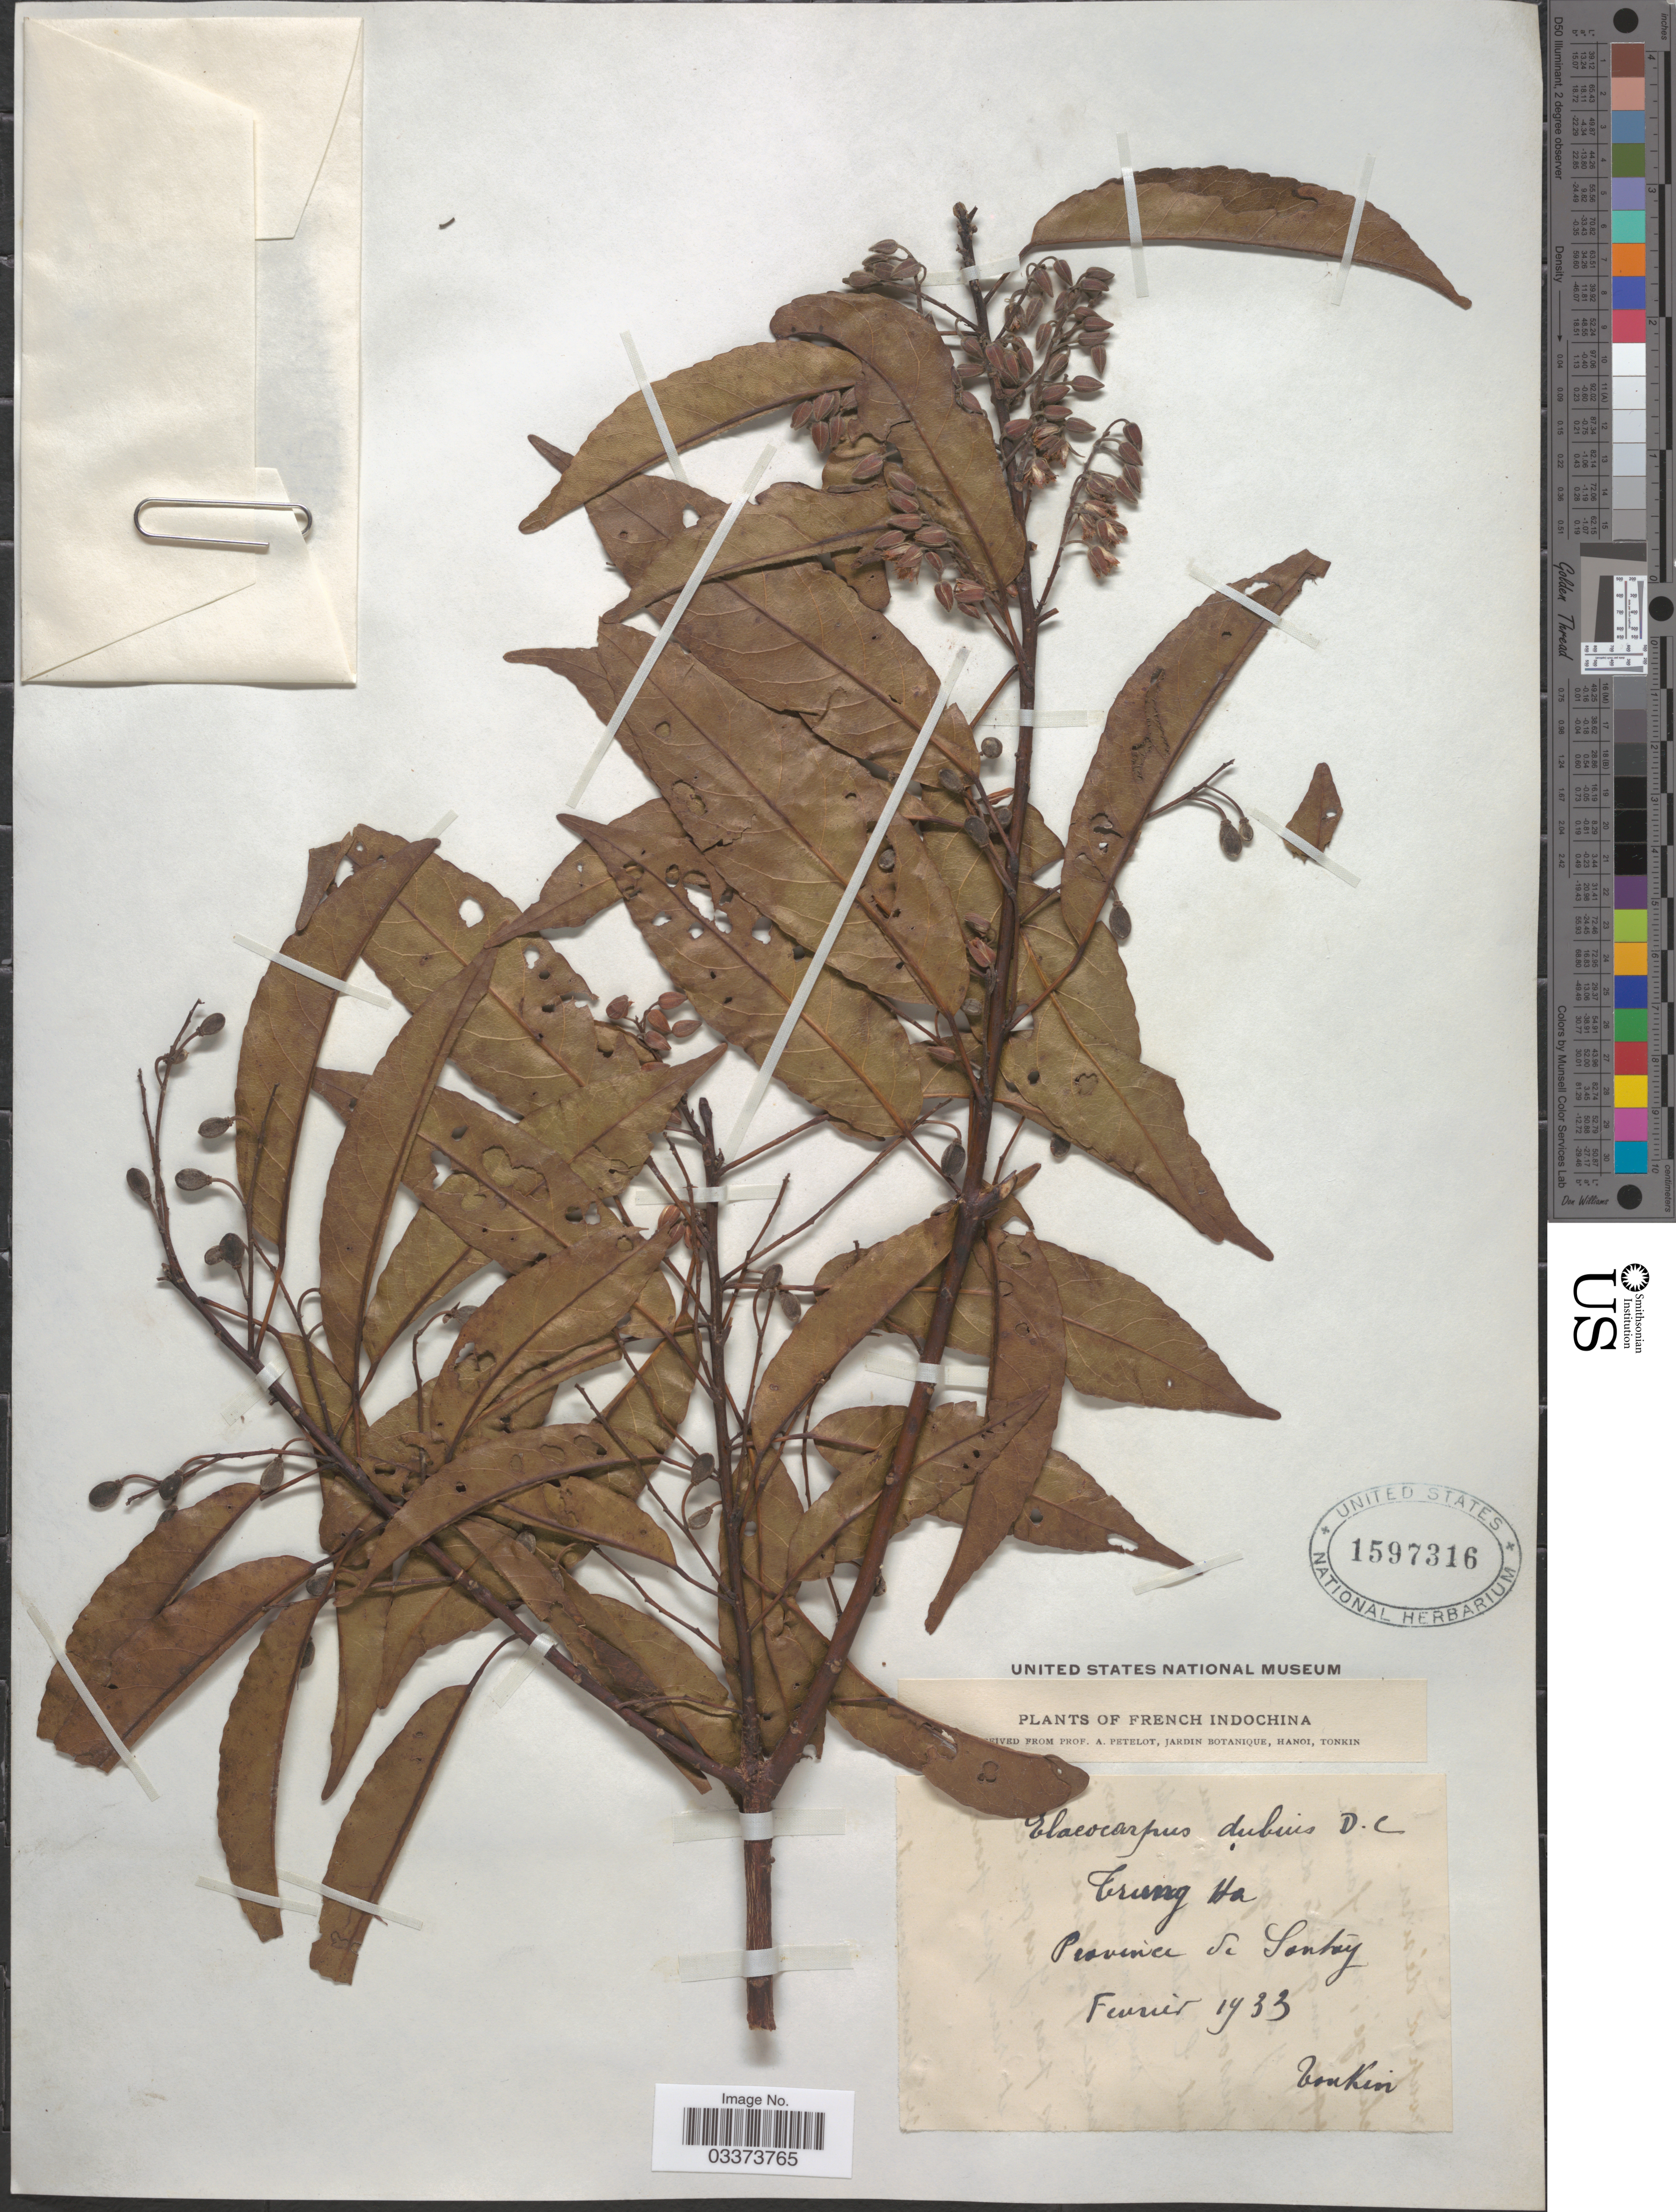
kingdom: Plantae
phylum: Tracheophyta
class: Magnoliopsida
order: Oxalidales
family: Elaeocarpaceae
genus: Elaeocarpus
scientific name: Elaeocarpus dubius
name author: DC.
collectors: A. Petelot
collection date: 1933-02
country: Vietnam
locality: French Indochina, Trung Ha, Province de Sontay.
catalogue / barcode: US 1597316